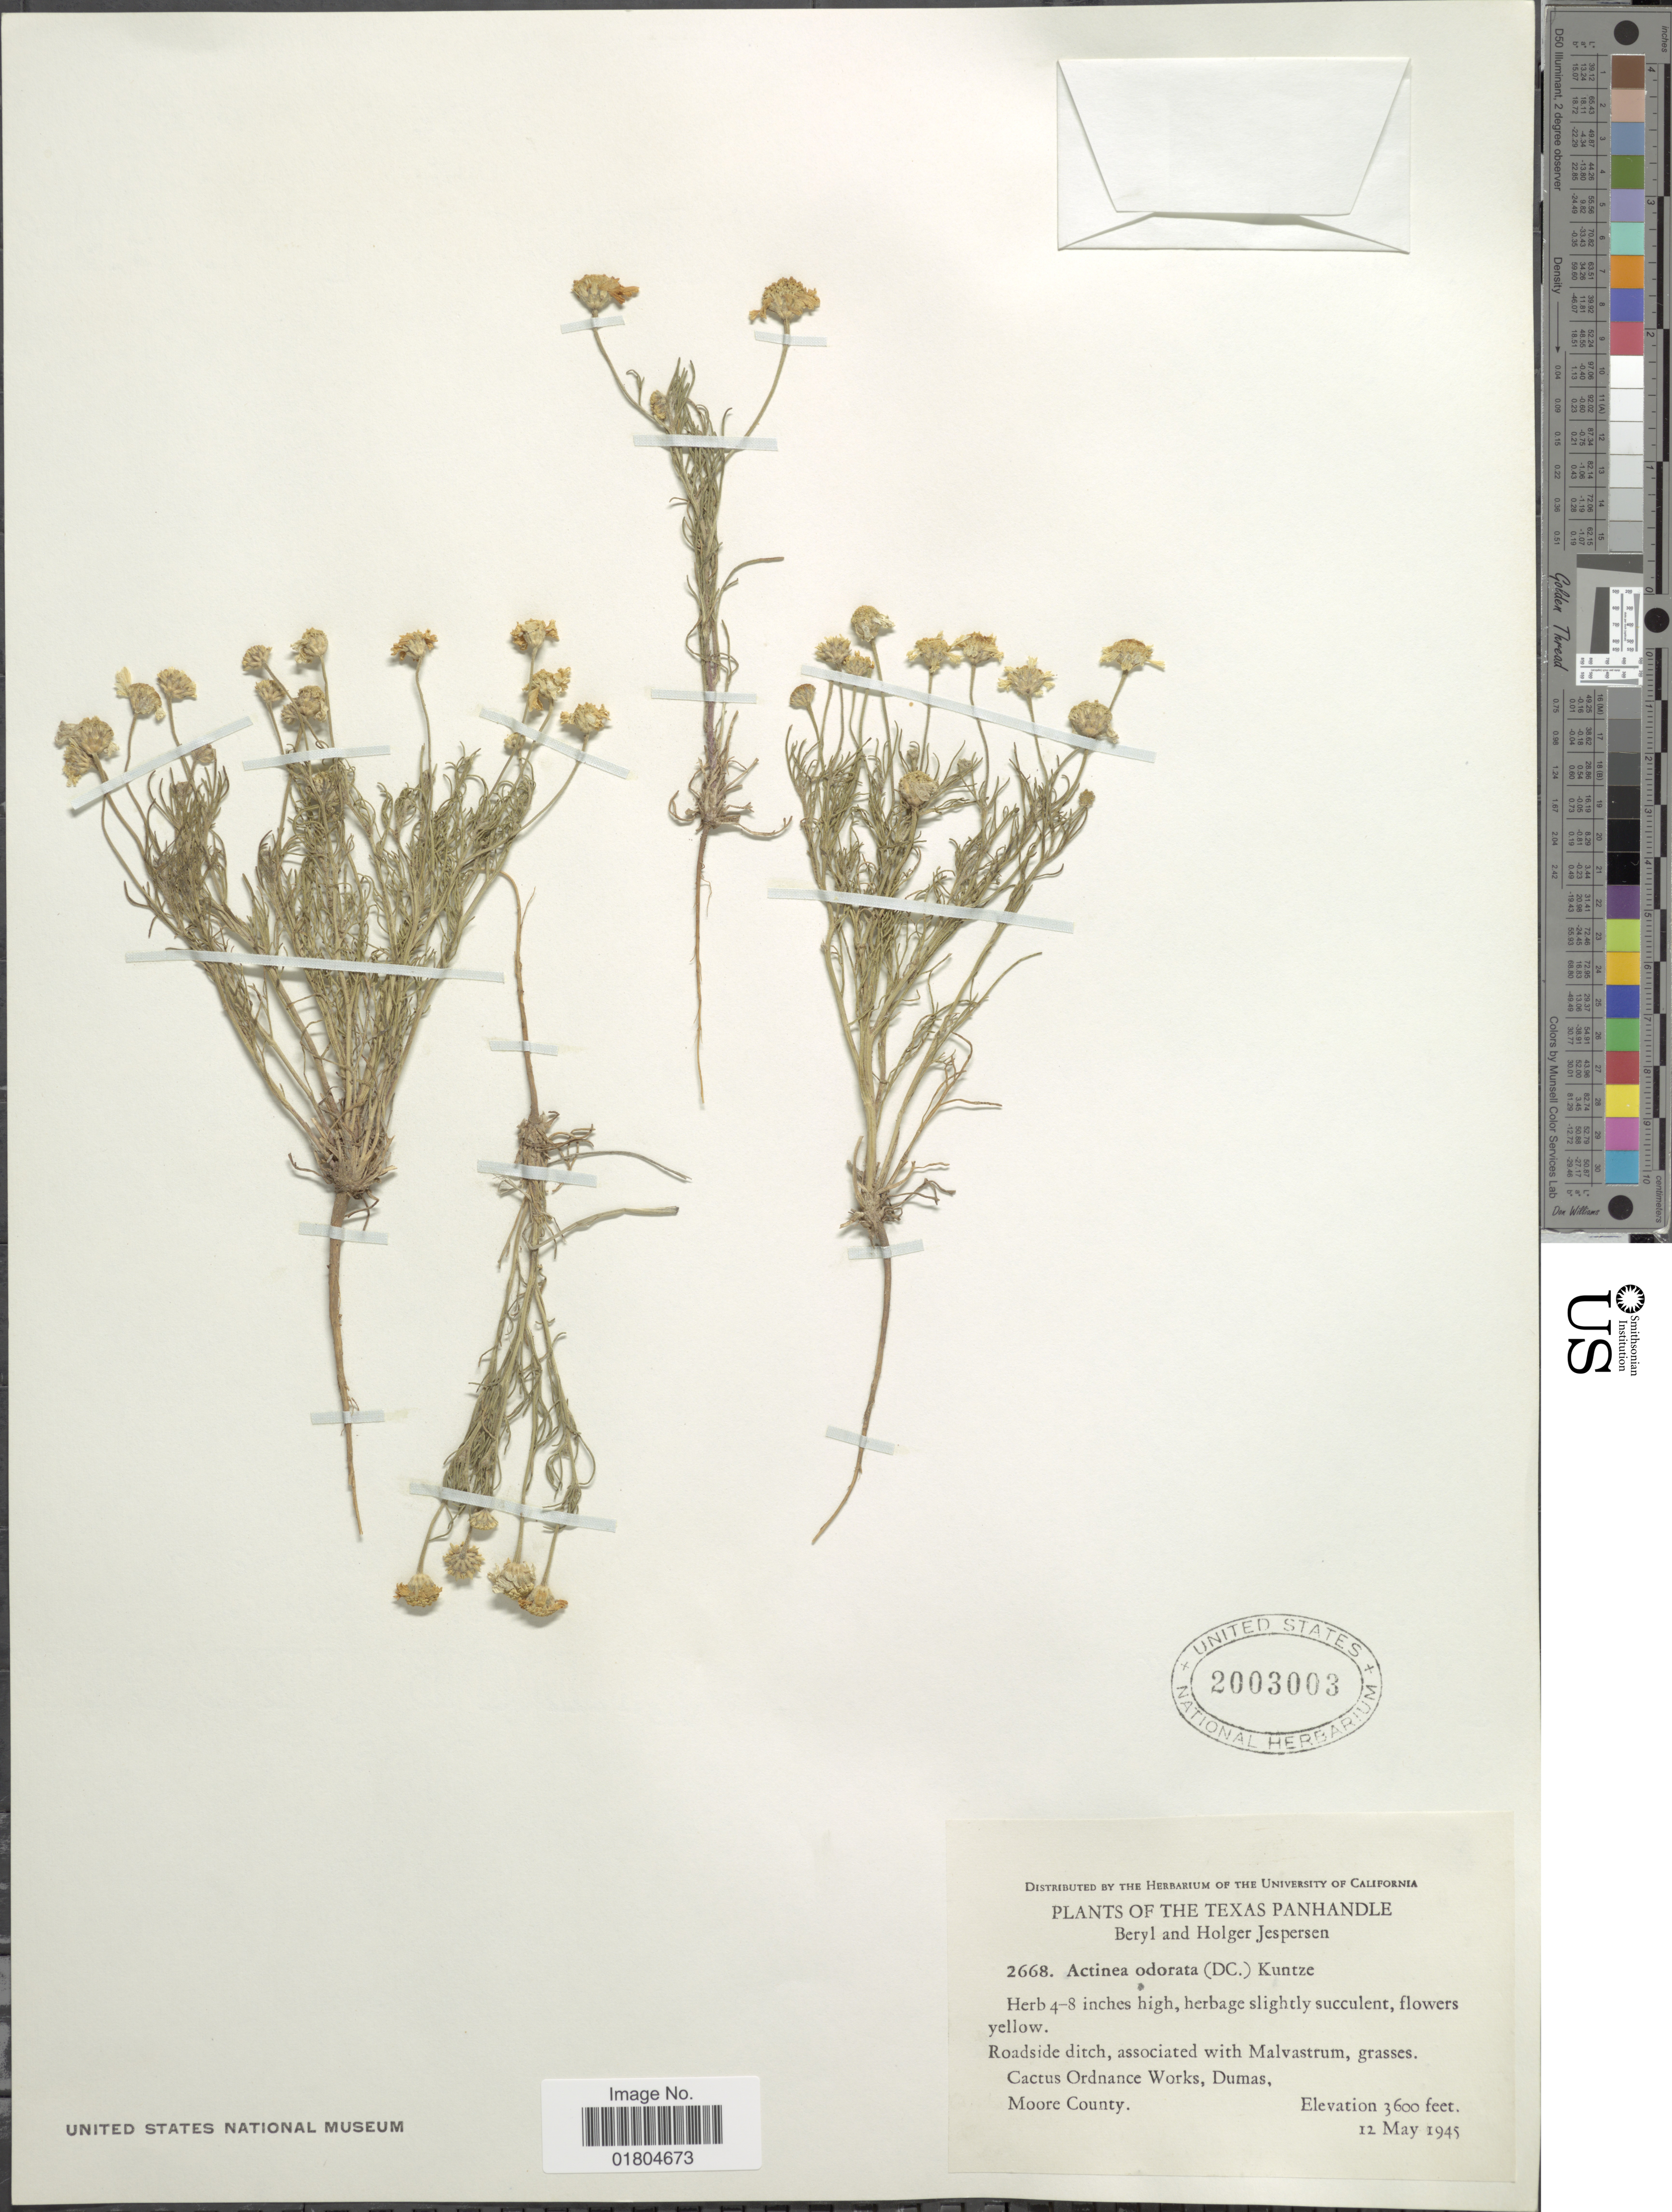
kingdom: Plantae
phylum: Tracheophyta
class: Magnoliopsida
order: Asterales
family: Asteraceae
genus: Hymenoxys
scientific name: Hymenoxys odorata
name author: DC.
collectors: B. Jespersen & H. Jespersen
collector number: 2668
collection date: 1945-05-12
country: United States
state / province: Texas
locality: The Texas Panhandle. Cactus Ordnance Works, Dumas, Moore County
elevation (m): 1097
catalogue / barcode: US 2003003